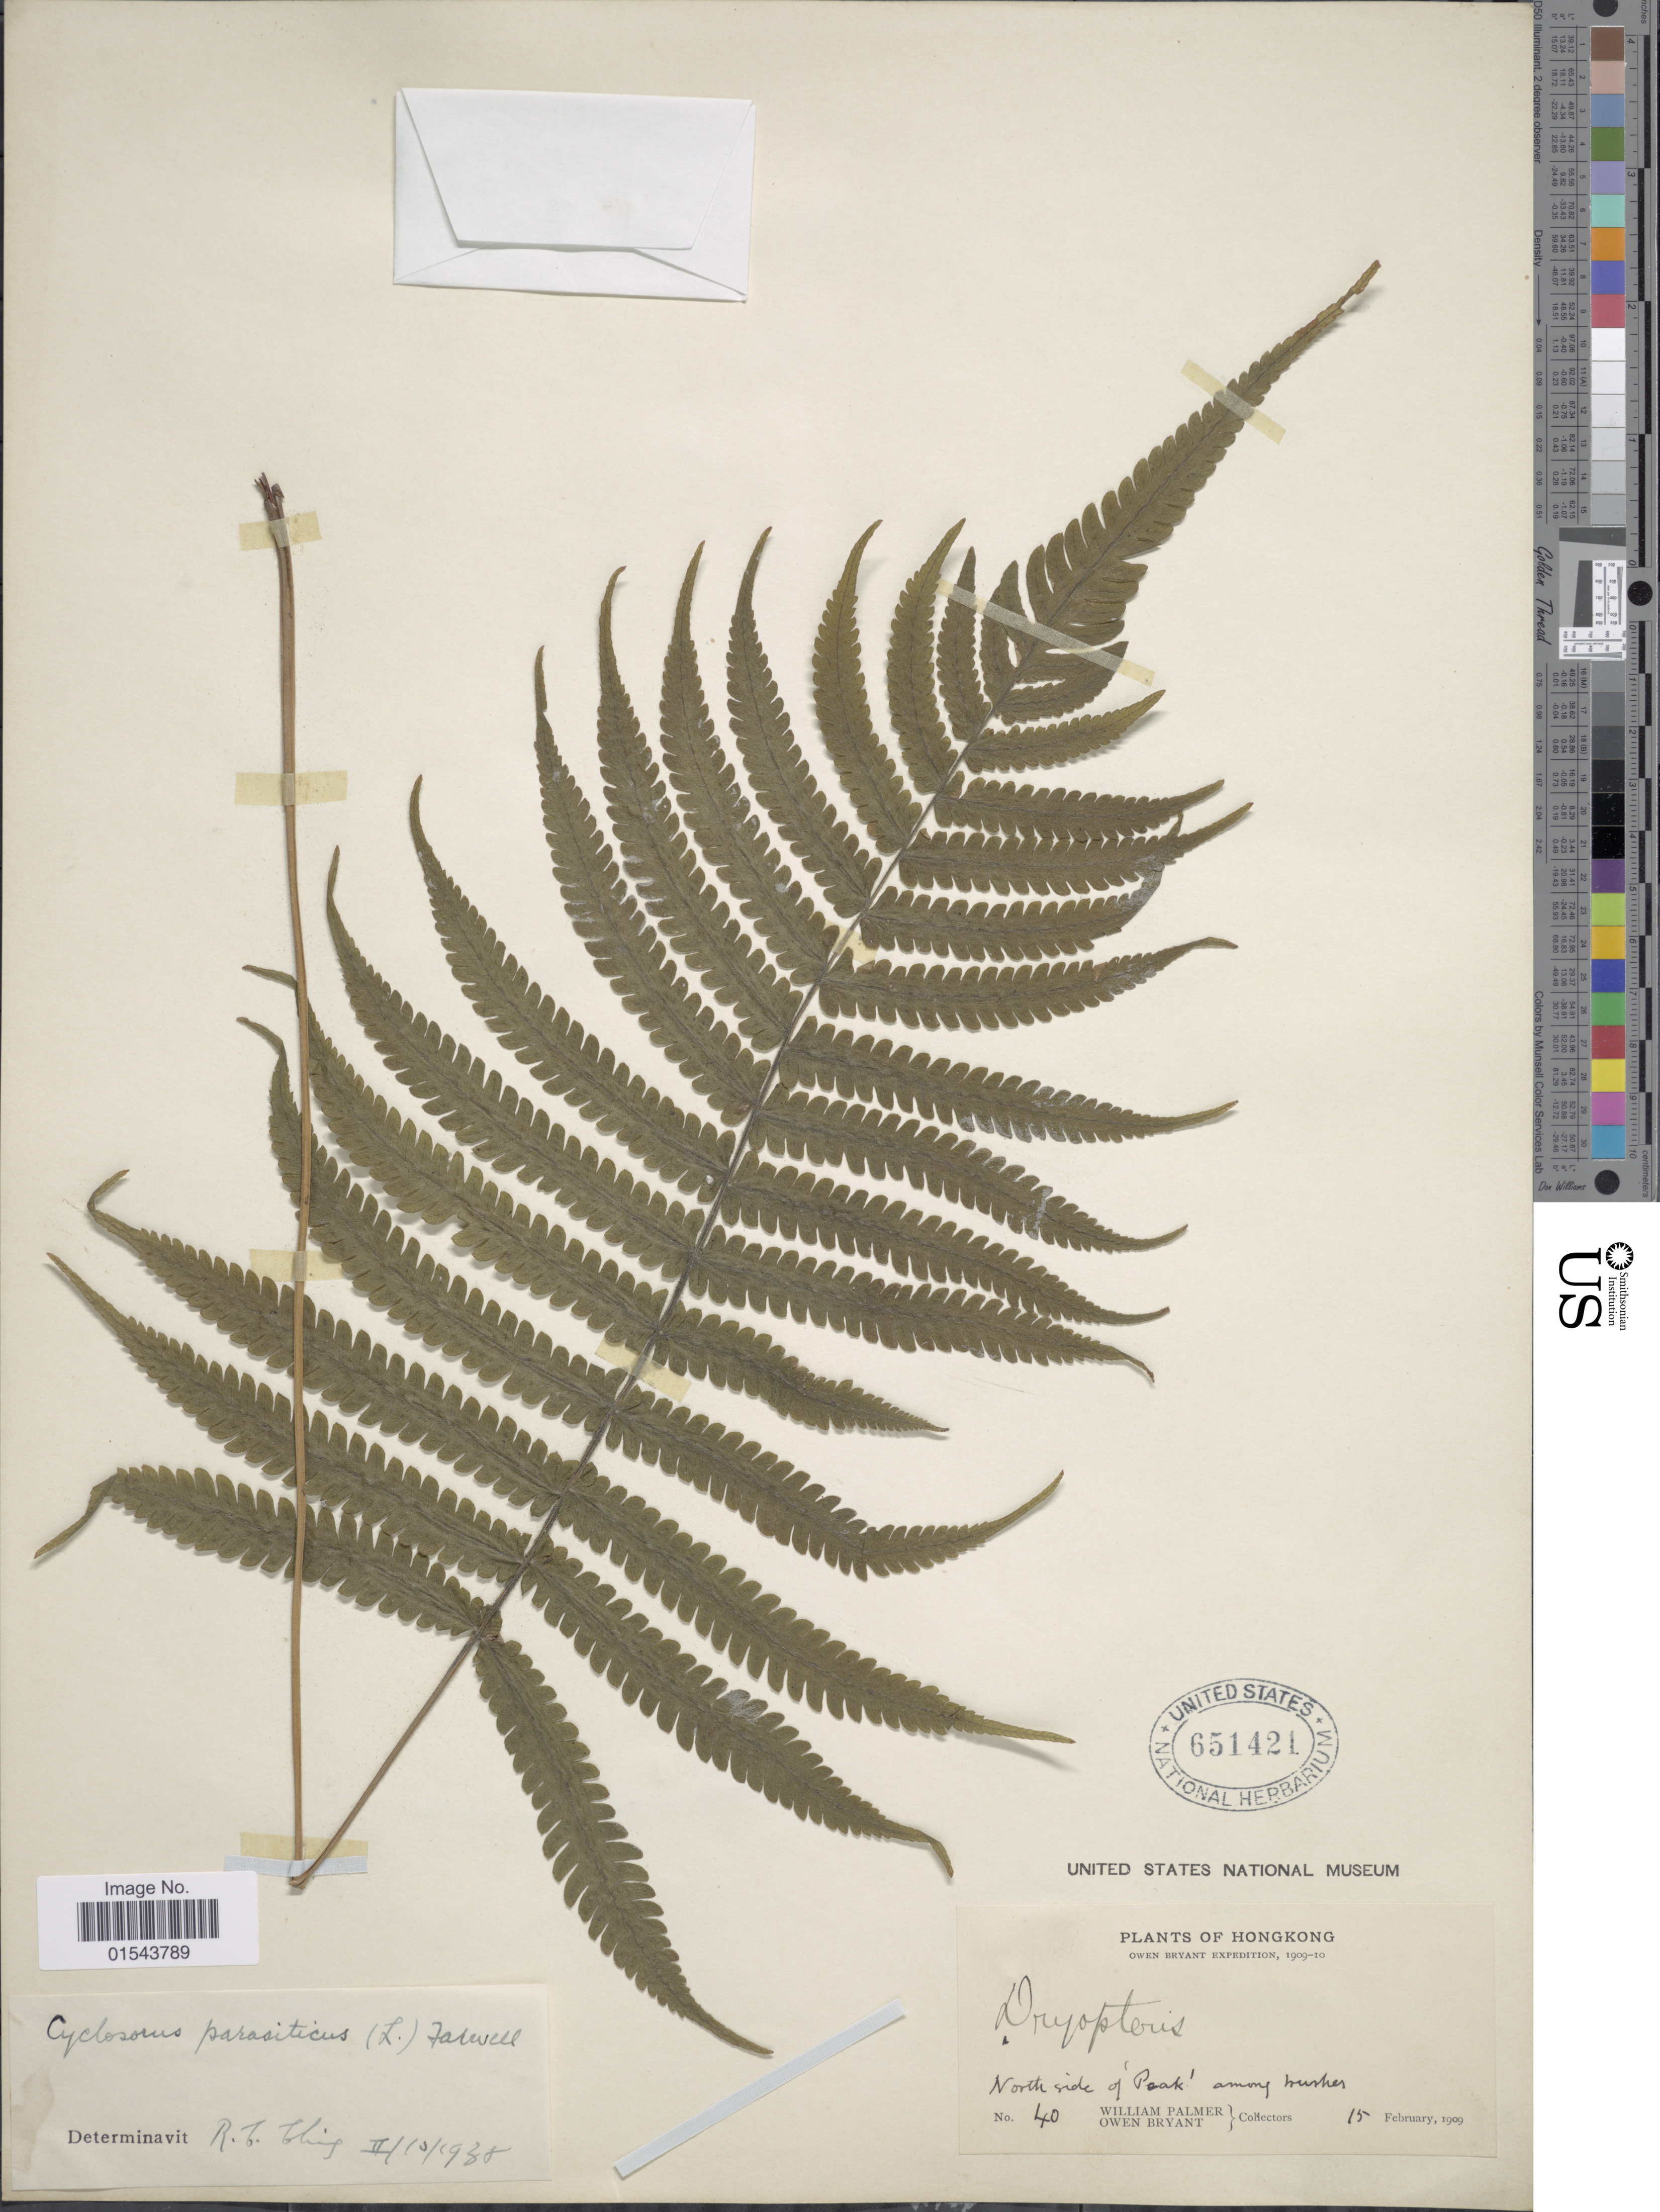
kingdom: Plantae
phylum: Tracheophyta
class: Polypodiopsida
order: Polypodiales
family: Thelypteridaceae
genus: Christella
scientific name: Christella parasitica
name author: (L.) H. Lév.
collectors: W. Palmer & O. Bryant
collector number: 40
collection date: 1909-02-15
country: China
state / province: Hong Kong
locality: North side of Peak among buskes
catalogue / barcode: US 651421